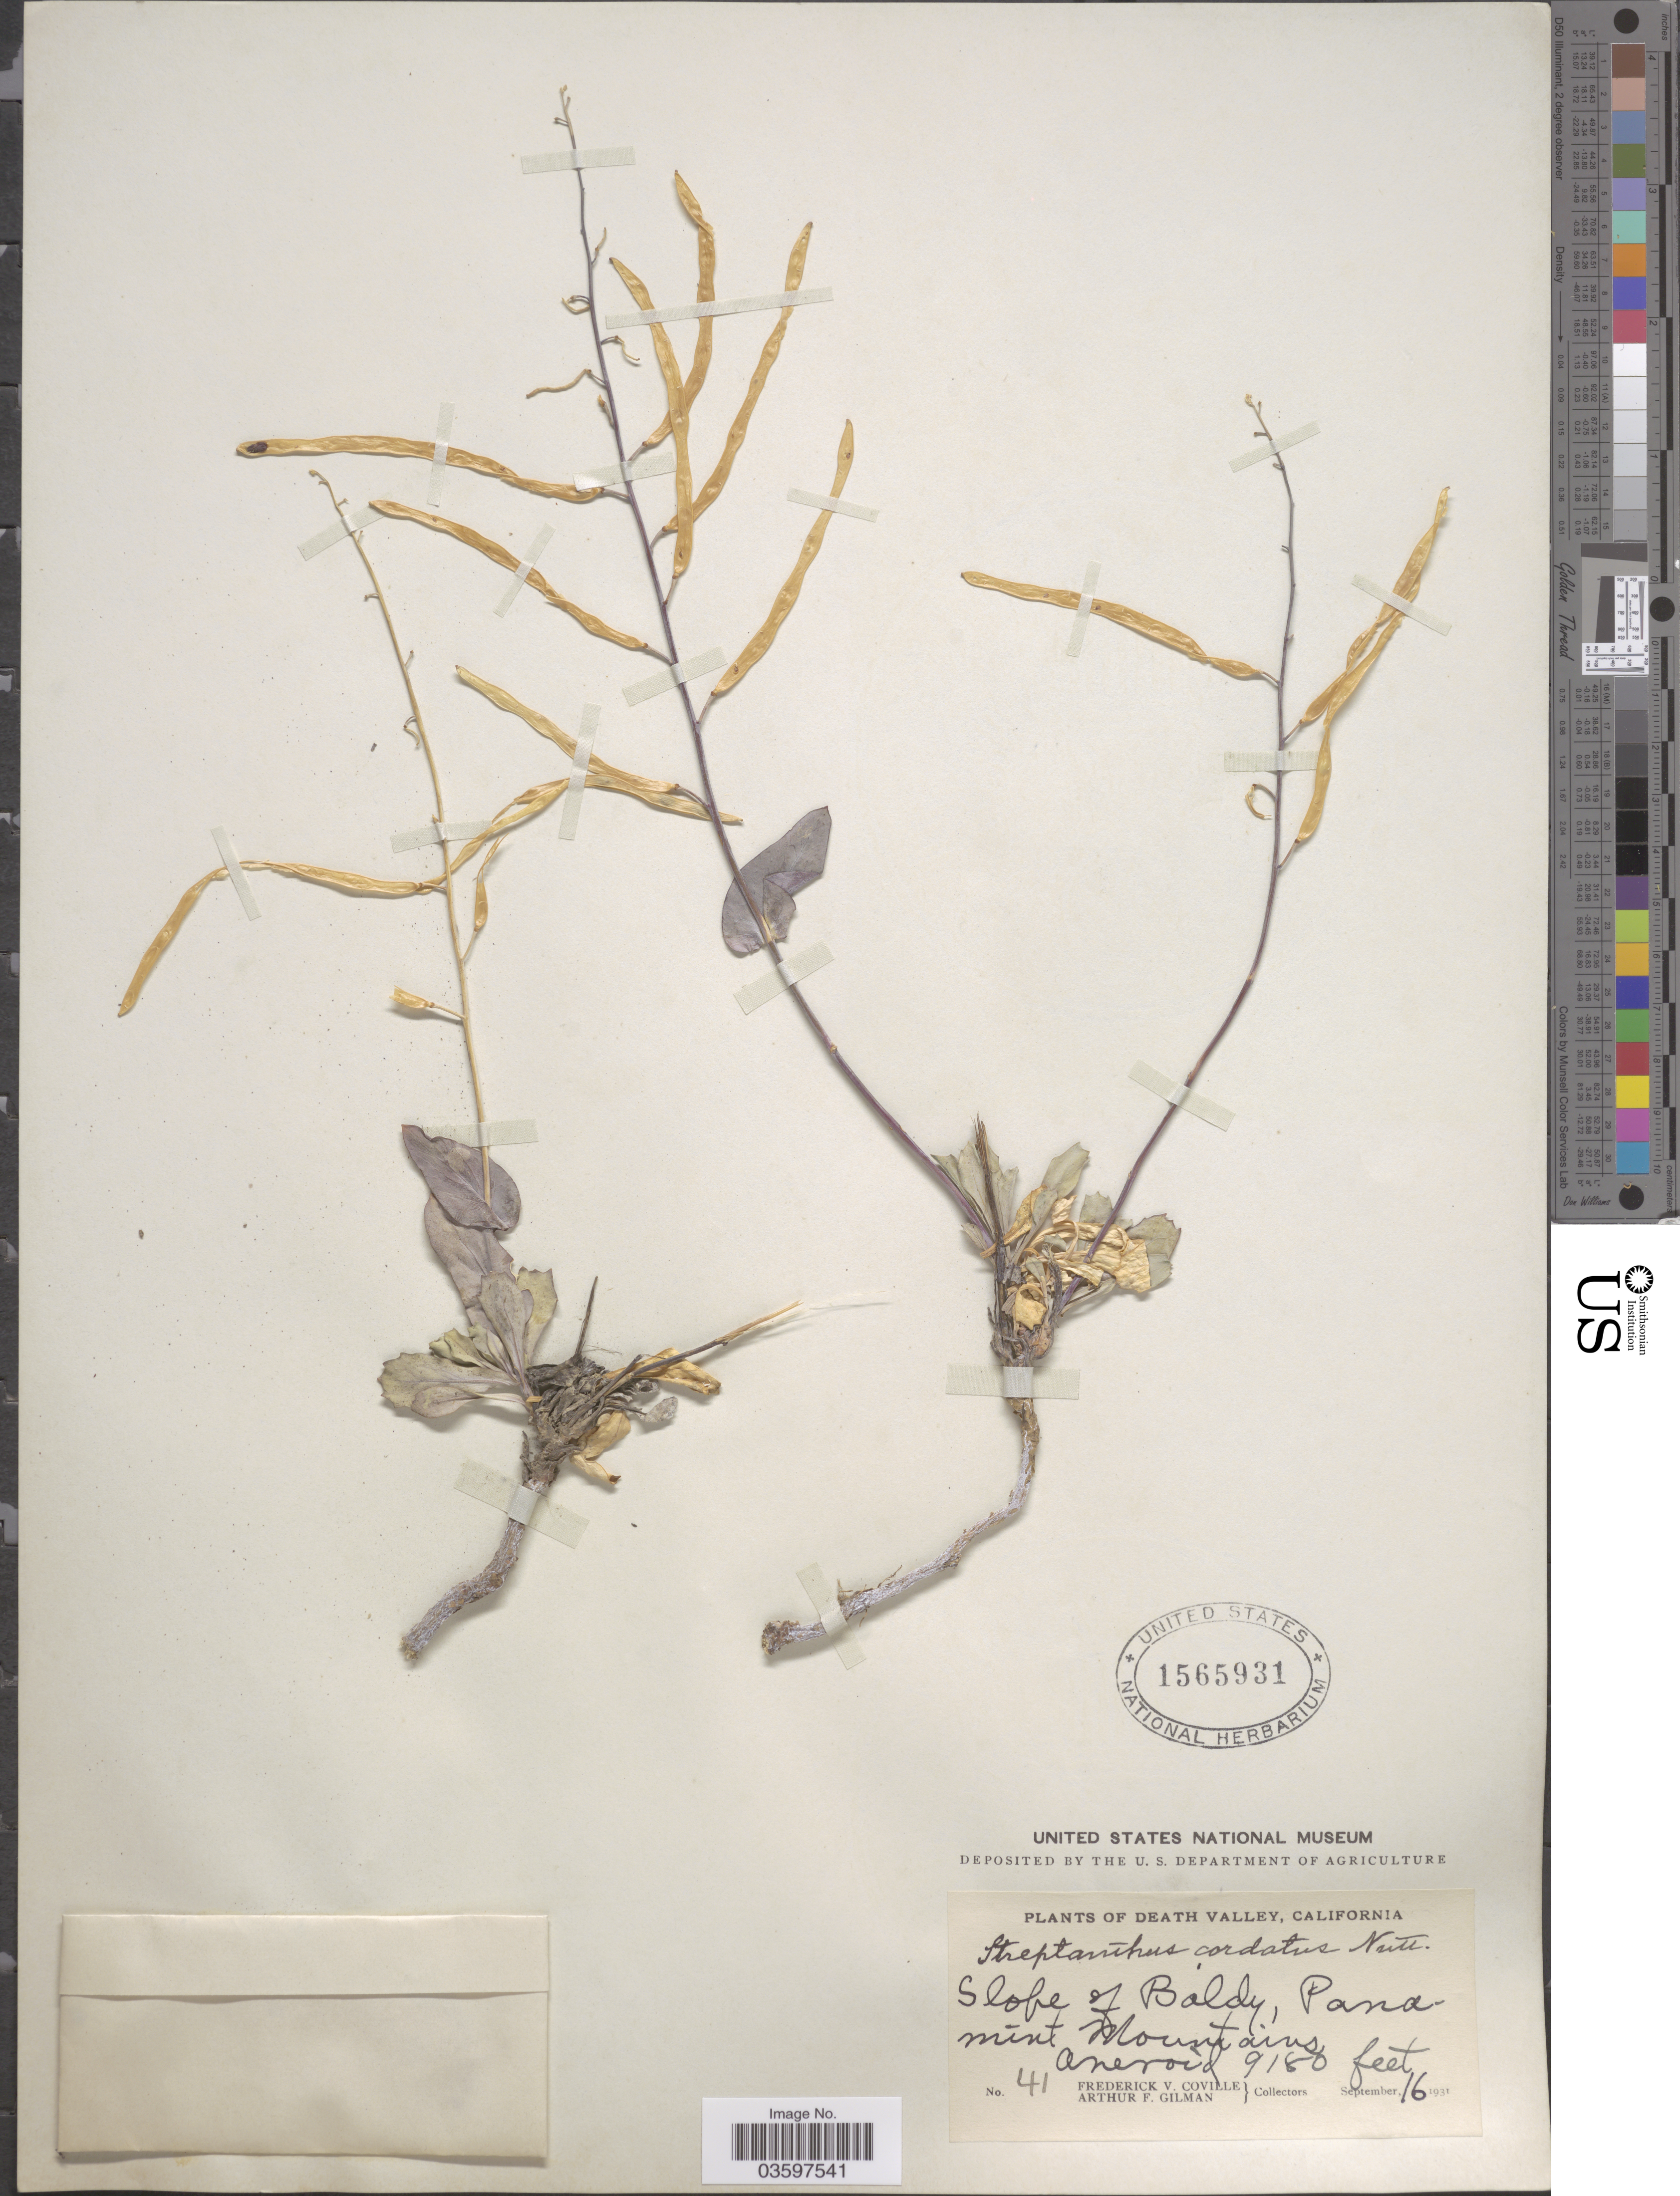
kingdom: Plantae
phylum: Tracheophyta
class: Magnoliopsida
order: Brassicales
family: Brassicaceae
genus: Streptanthus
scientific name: Streptanthus cordatus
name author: Nutt. ex Torr. & A. Gray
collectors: F. V. Coville & A. Gilman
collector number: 41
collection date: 1931-09-16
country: United States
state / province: California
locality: Death Valley. Slope of Baldy, Panamint Mountains.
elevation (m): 2798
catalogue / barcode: US 1565931